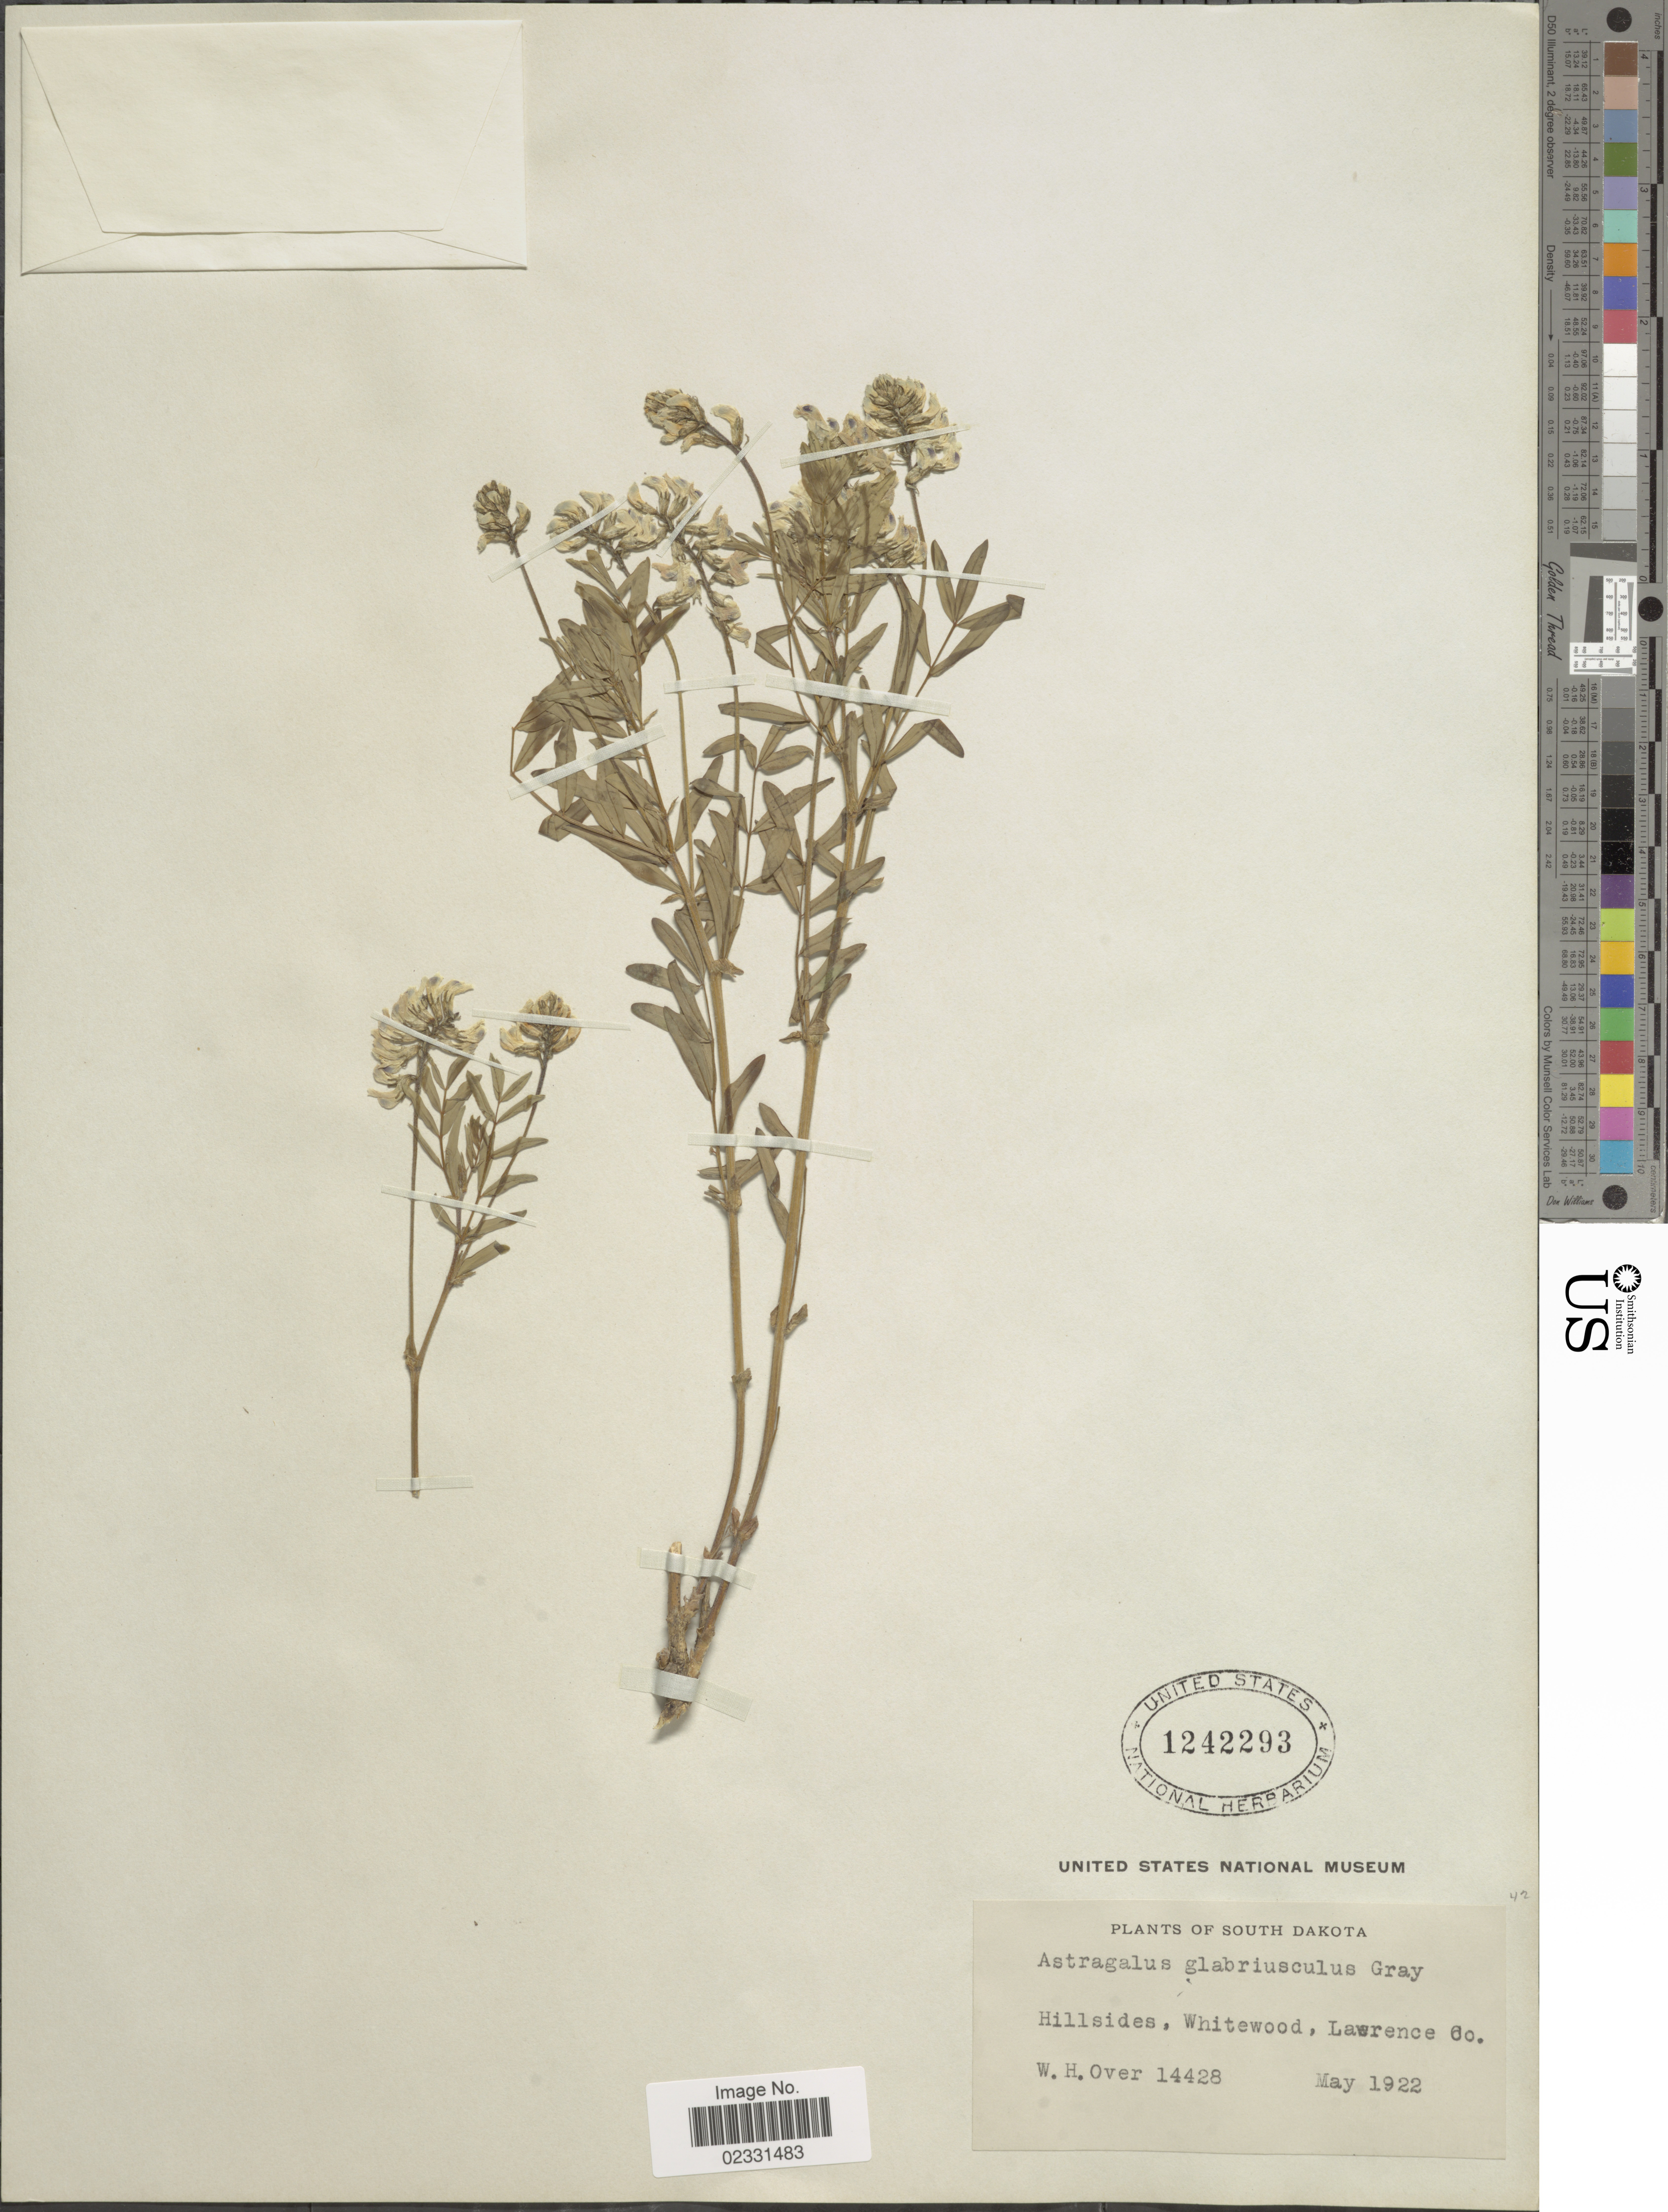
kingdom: Plantae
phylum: Tracheophyta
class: Magnoliopsida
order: Fabales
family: Fabaceae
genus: Astragalus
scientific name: Astragalus glabriusculus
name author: (Hook.) A. Gray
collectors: W. Over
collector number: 14428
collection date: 1922-05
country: United States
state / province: South Dakota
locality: Hillsides, Whitewood, Lawrence Co.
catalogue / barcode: US 1242293